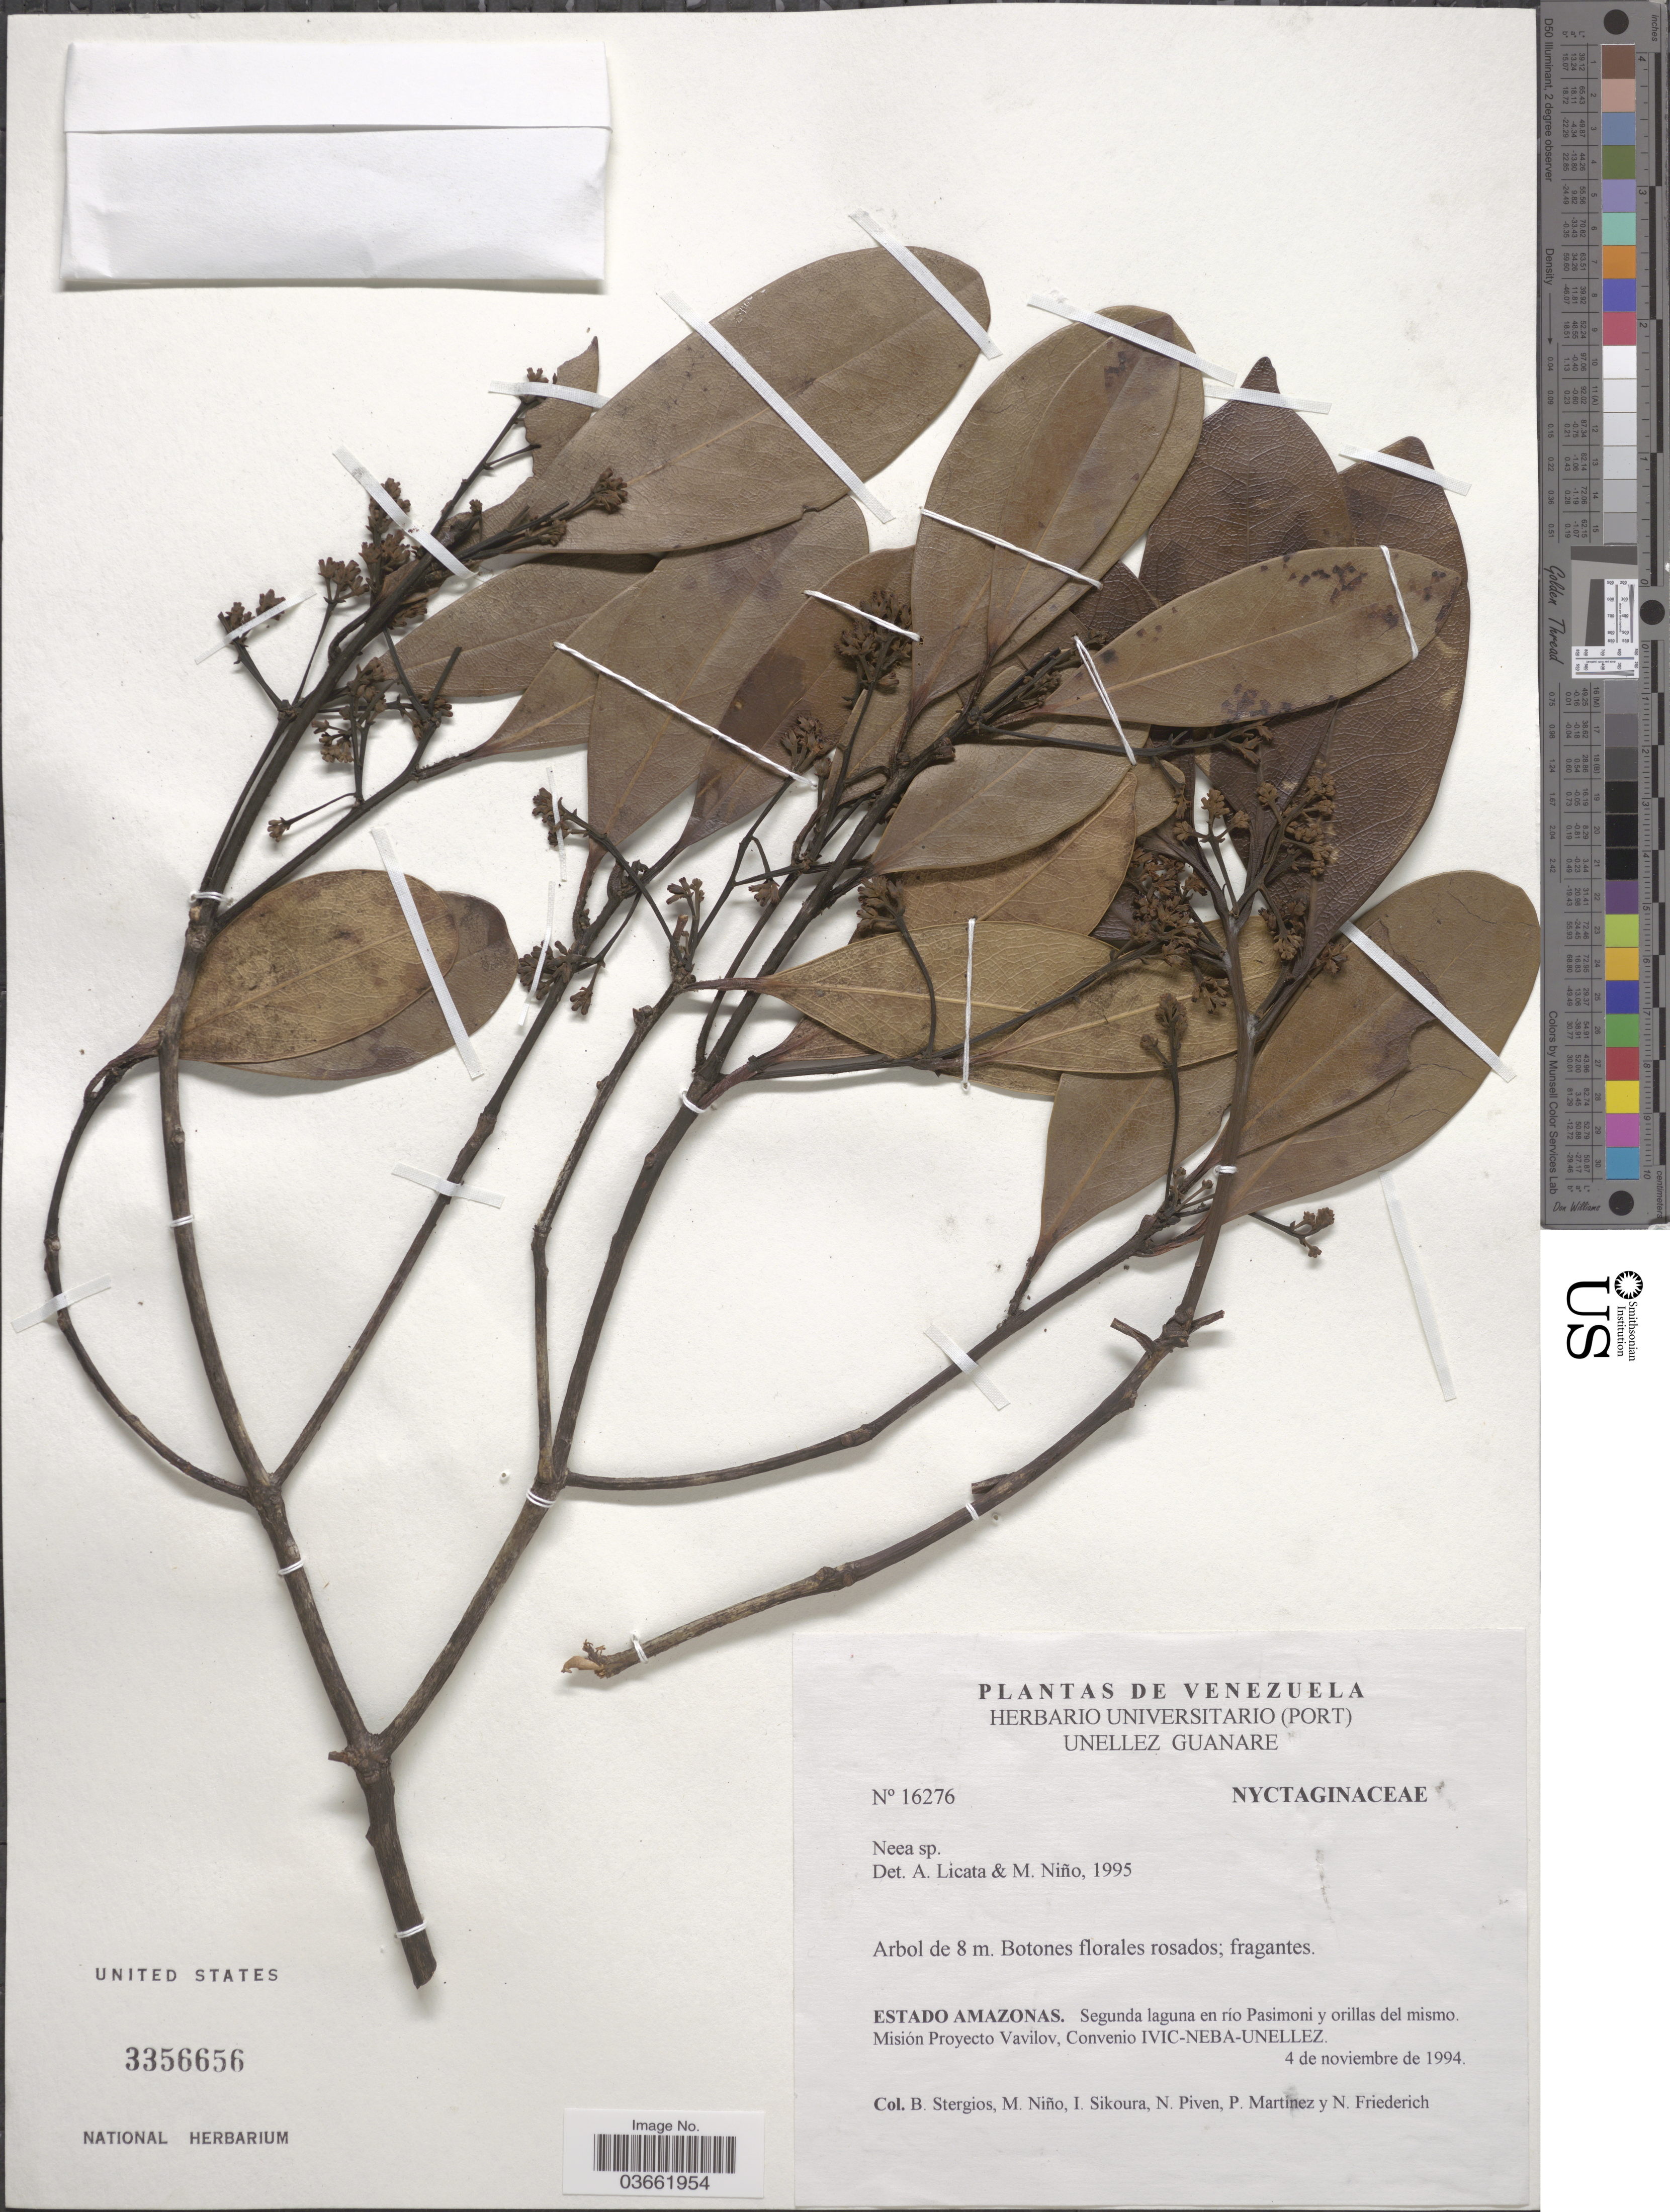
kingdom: Plantae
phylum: Tracheophyta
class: Magnoliopsida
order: Caryophyllales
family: Nyctaginaceae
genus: Neea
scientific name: Neea sp.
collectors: B. G. Stergios, S. M. Niño, I. Sikoura, N. Piven, P. Martinez & N. Frederich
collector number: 16276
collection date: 1994-11-04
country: Venezuela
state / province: Amazonas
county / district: Río Negro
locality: Segunda laguna en río Pasimoni y orillas del mismo. Misión Proyecto Vavilov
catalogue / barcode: US 3356656